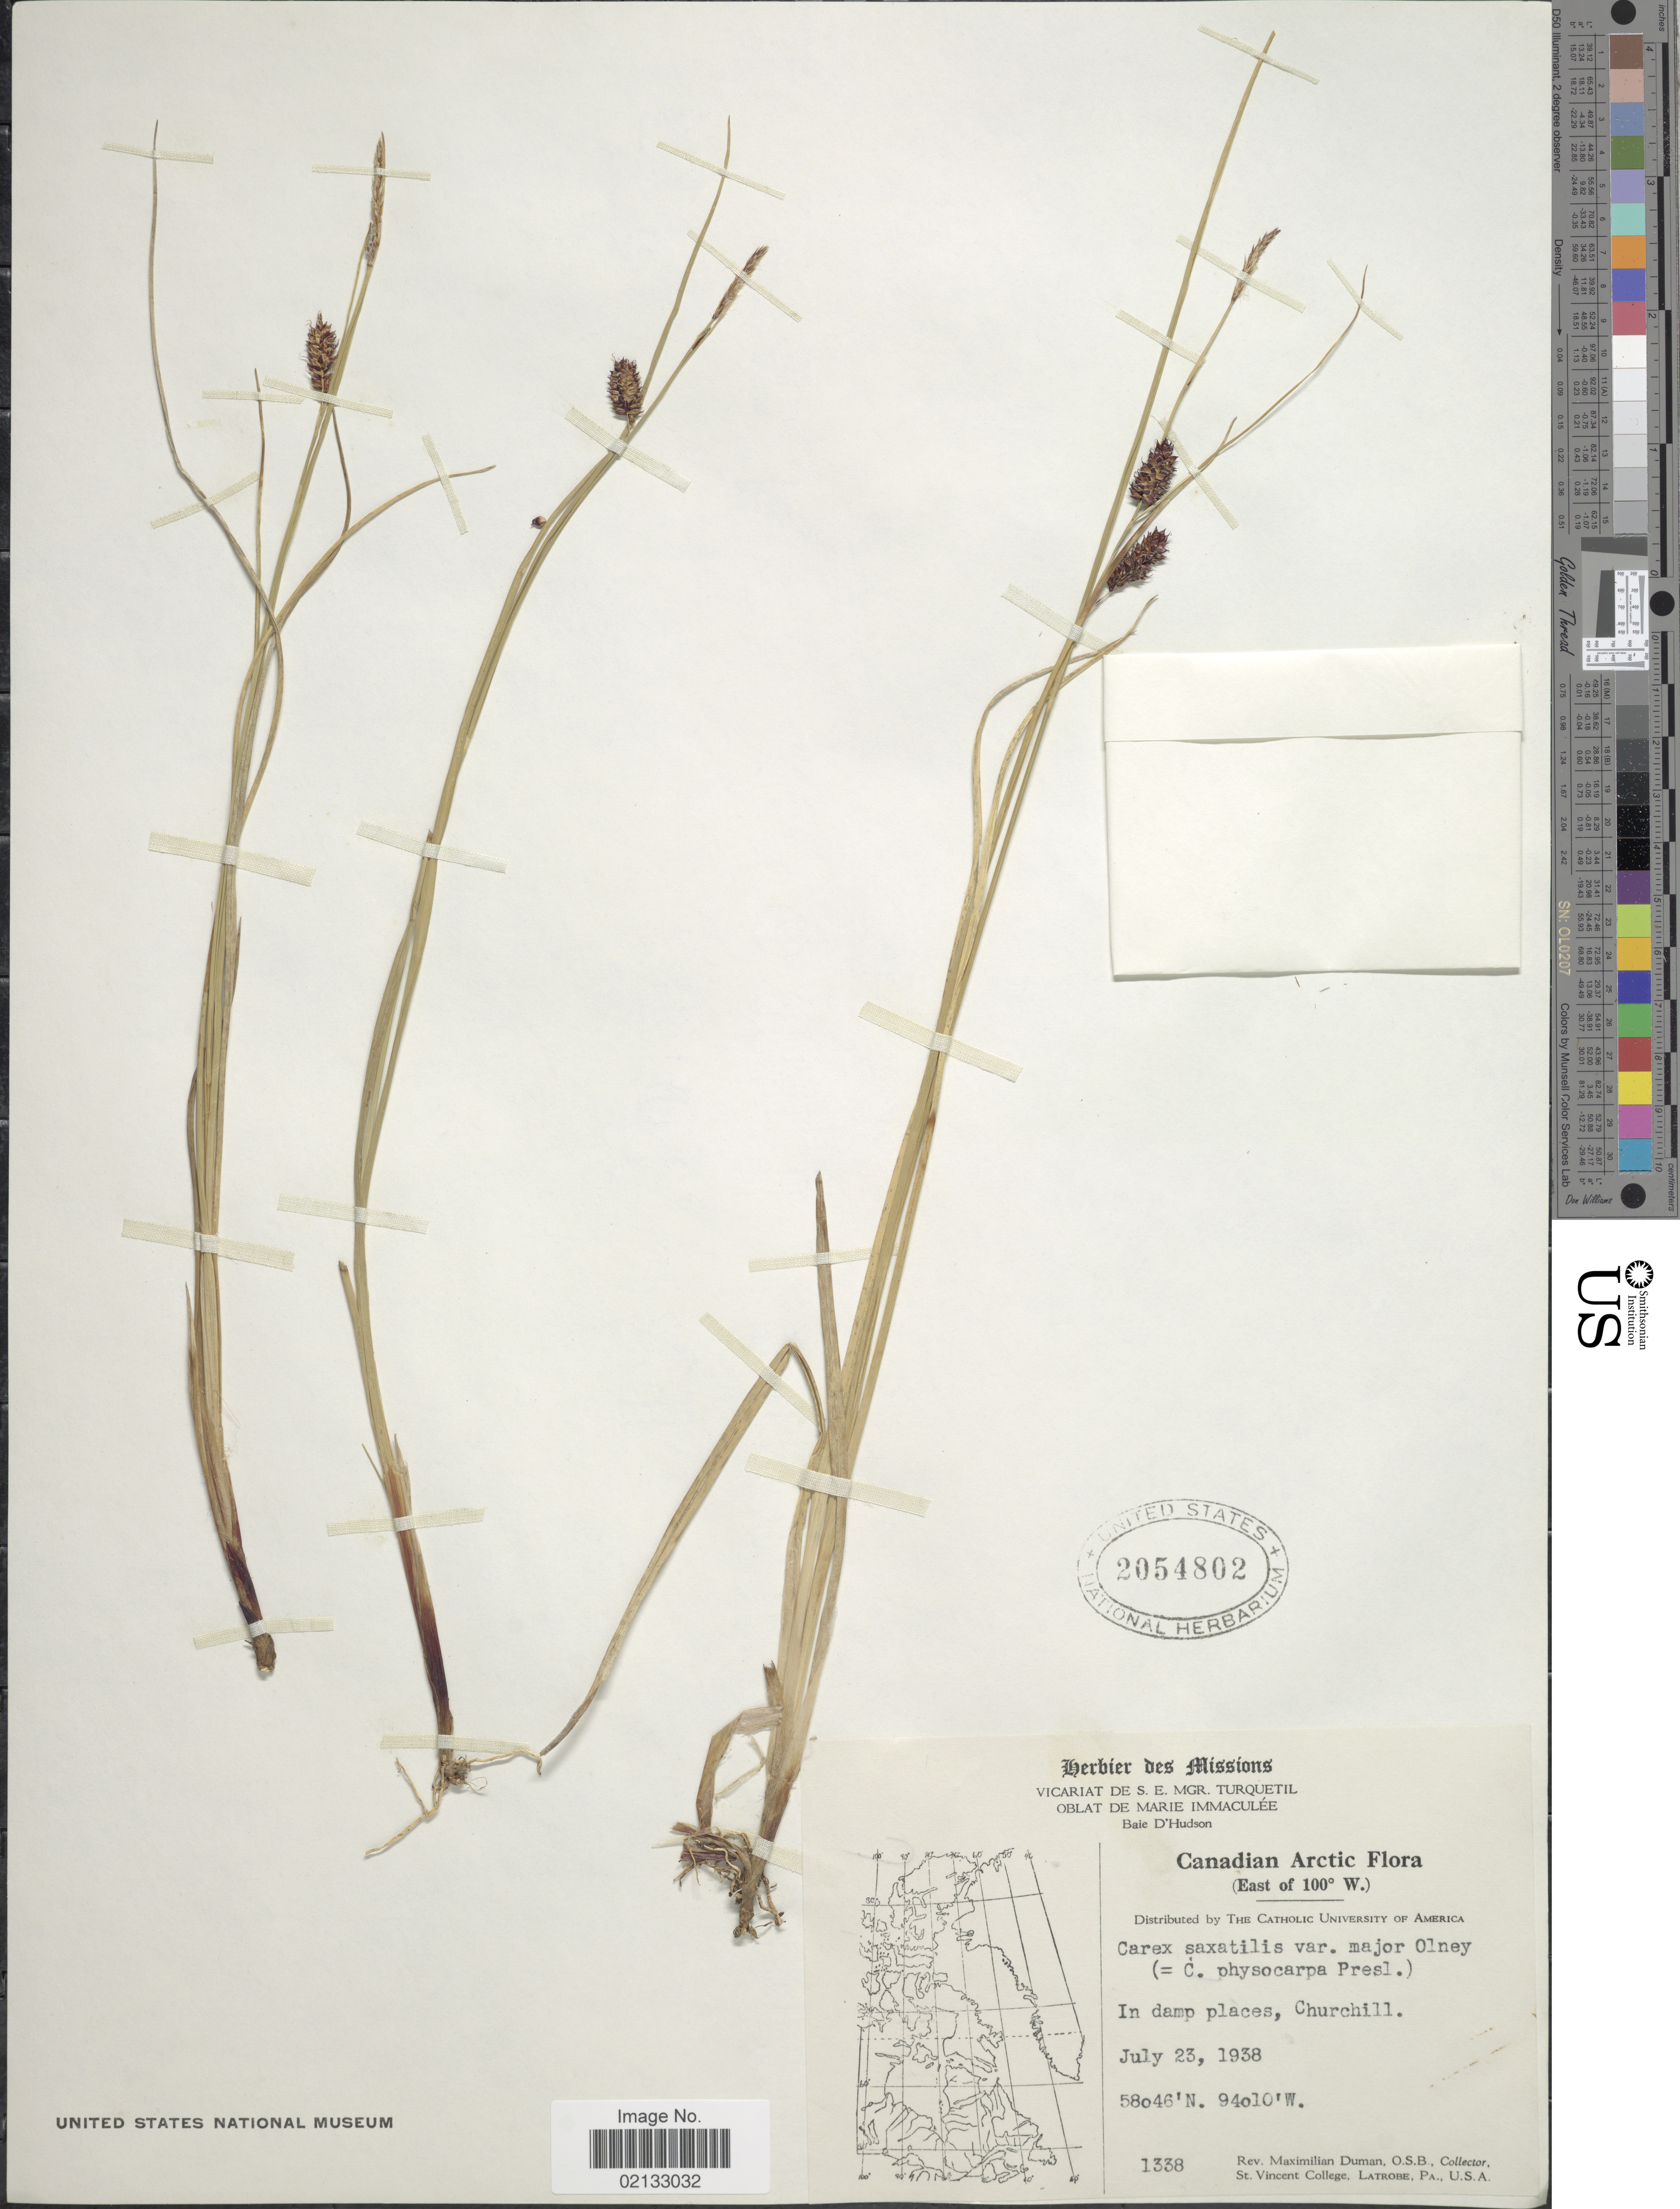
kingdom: Plantae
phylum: Tracheophyta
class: Liliopsida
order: Poales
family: Cyperaceae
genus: Carex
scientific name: Carex saxatilis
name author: L.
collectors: M. Duman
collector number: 1338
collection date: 1938-07-23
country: Canada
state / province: Manitoba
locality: Canadian Arctic(East of 100º W.). In damp places, Churchill.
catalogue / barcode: US 2054802